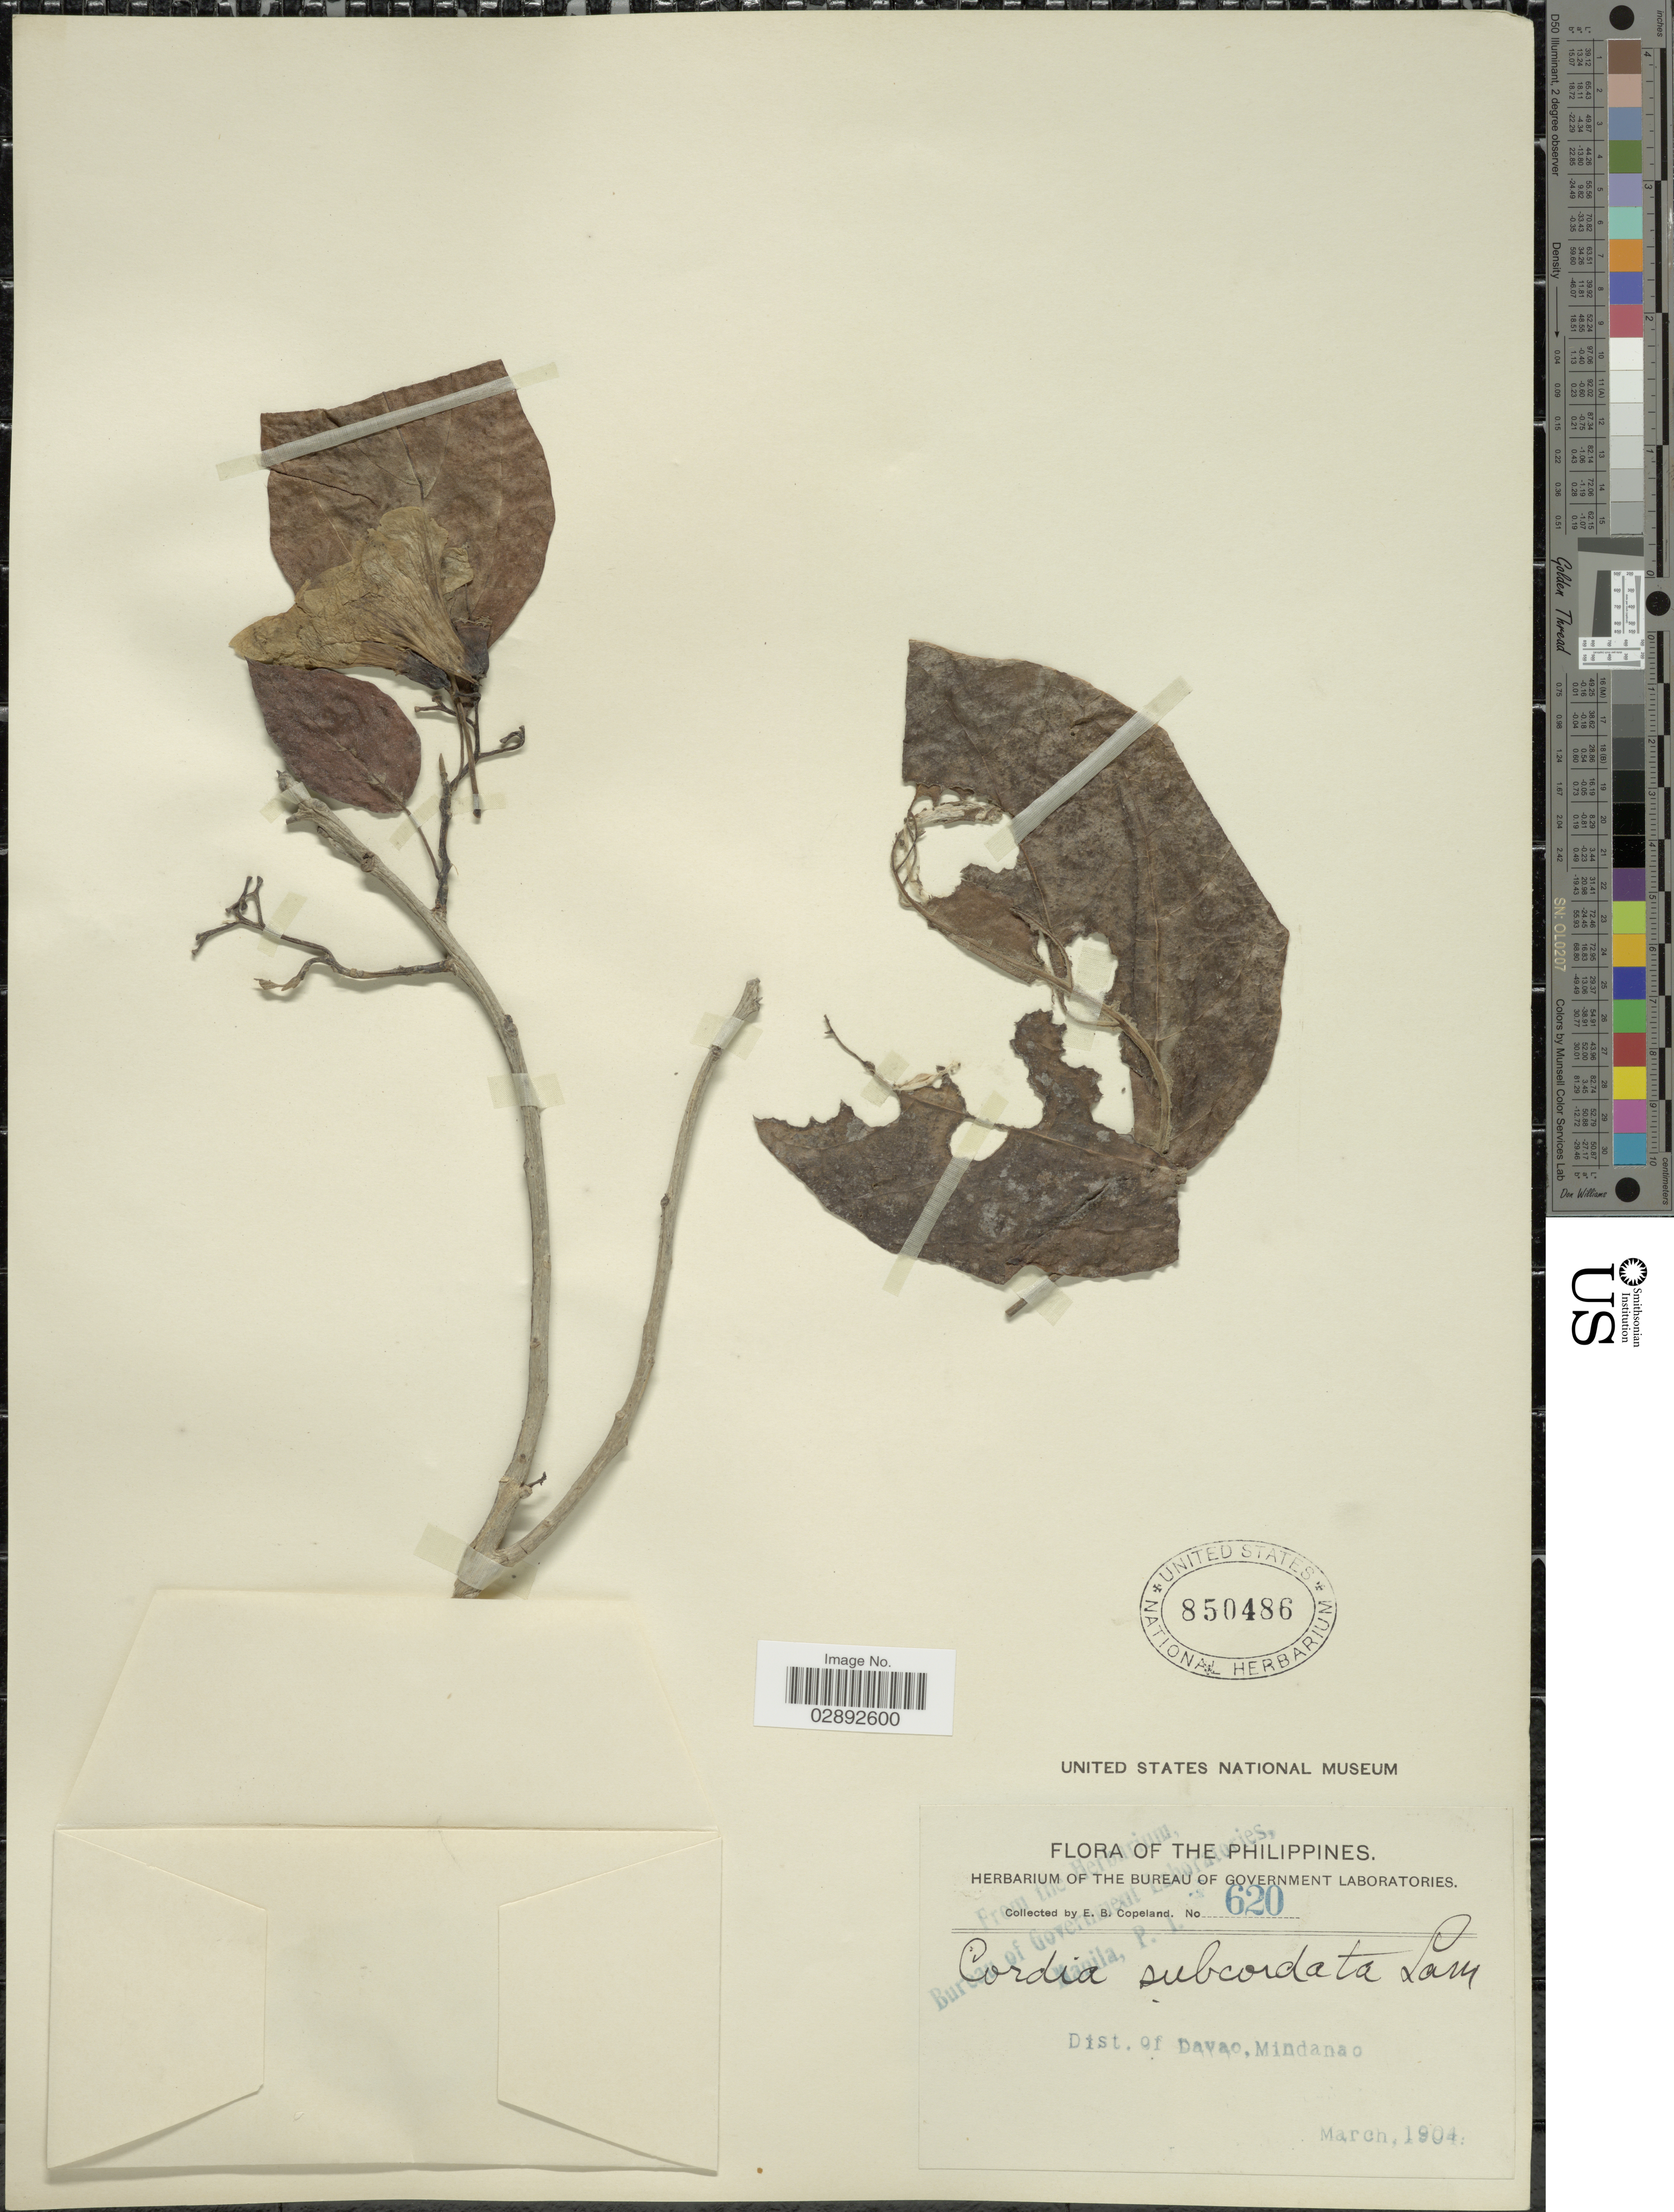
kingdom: Plantae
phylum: Tracheophyta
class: Magnoliopsida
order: Boraginales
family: Cordiaceae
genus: Cordia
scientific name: Cordia subcordata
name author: Lam.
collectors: E. B. Copeland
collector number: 620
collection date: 1904-03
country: Philippines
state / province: Davao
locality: Dist. of Davao, Mindanao.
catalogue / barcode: US 850486